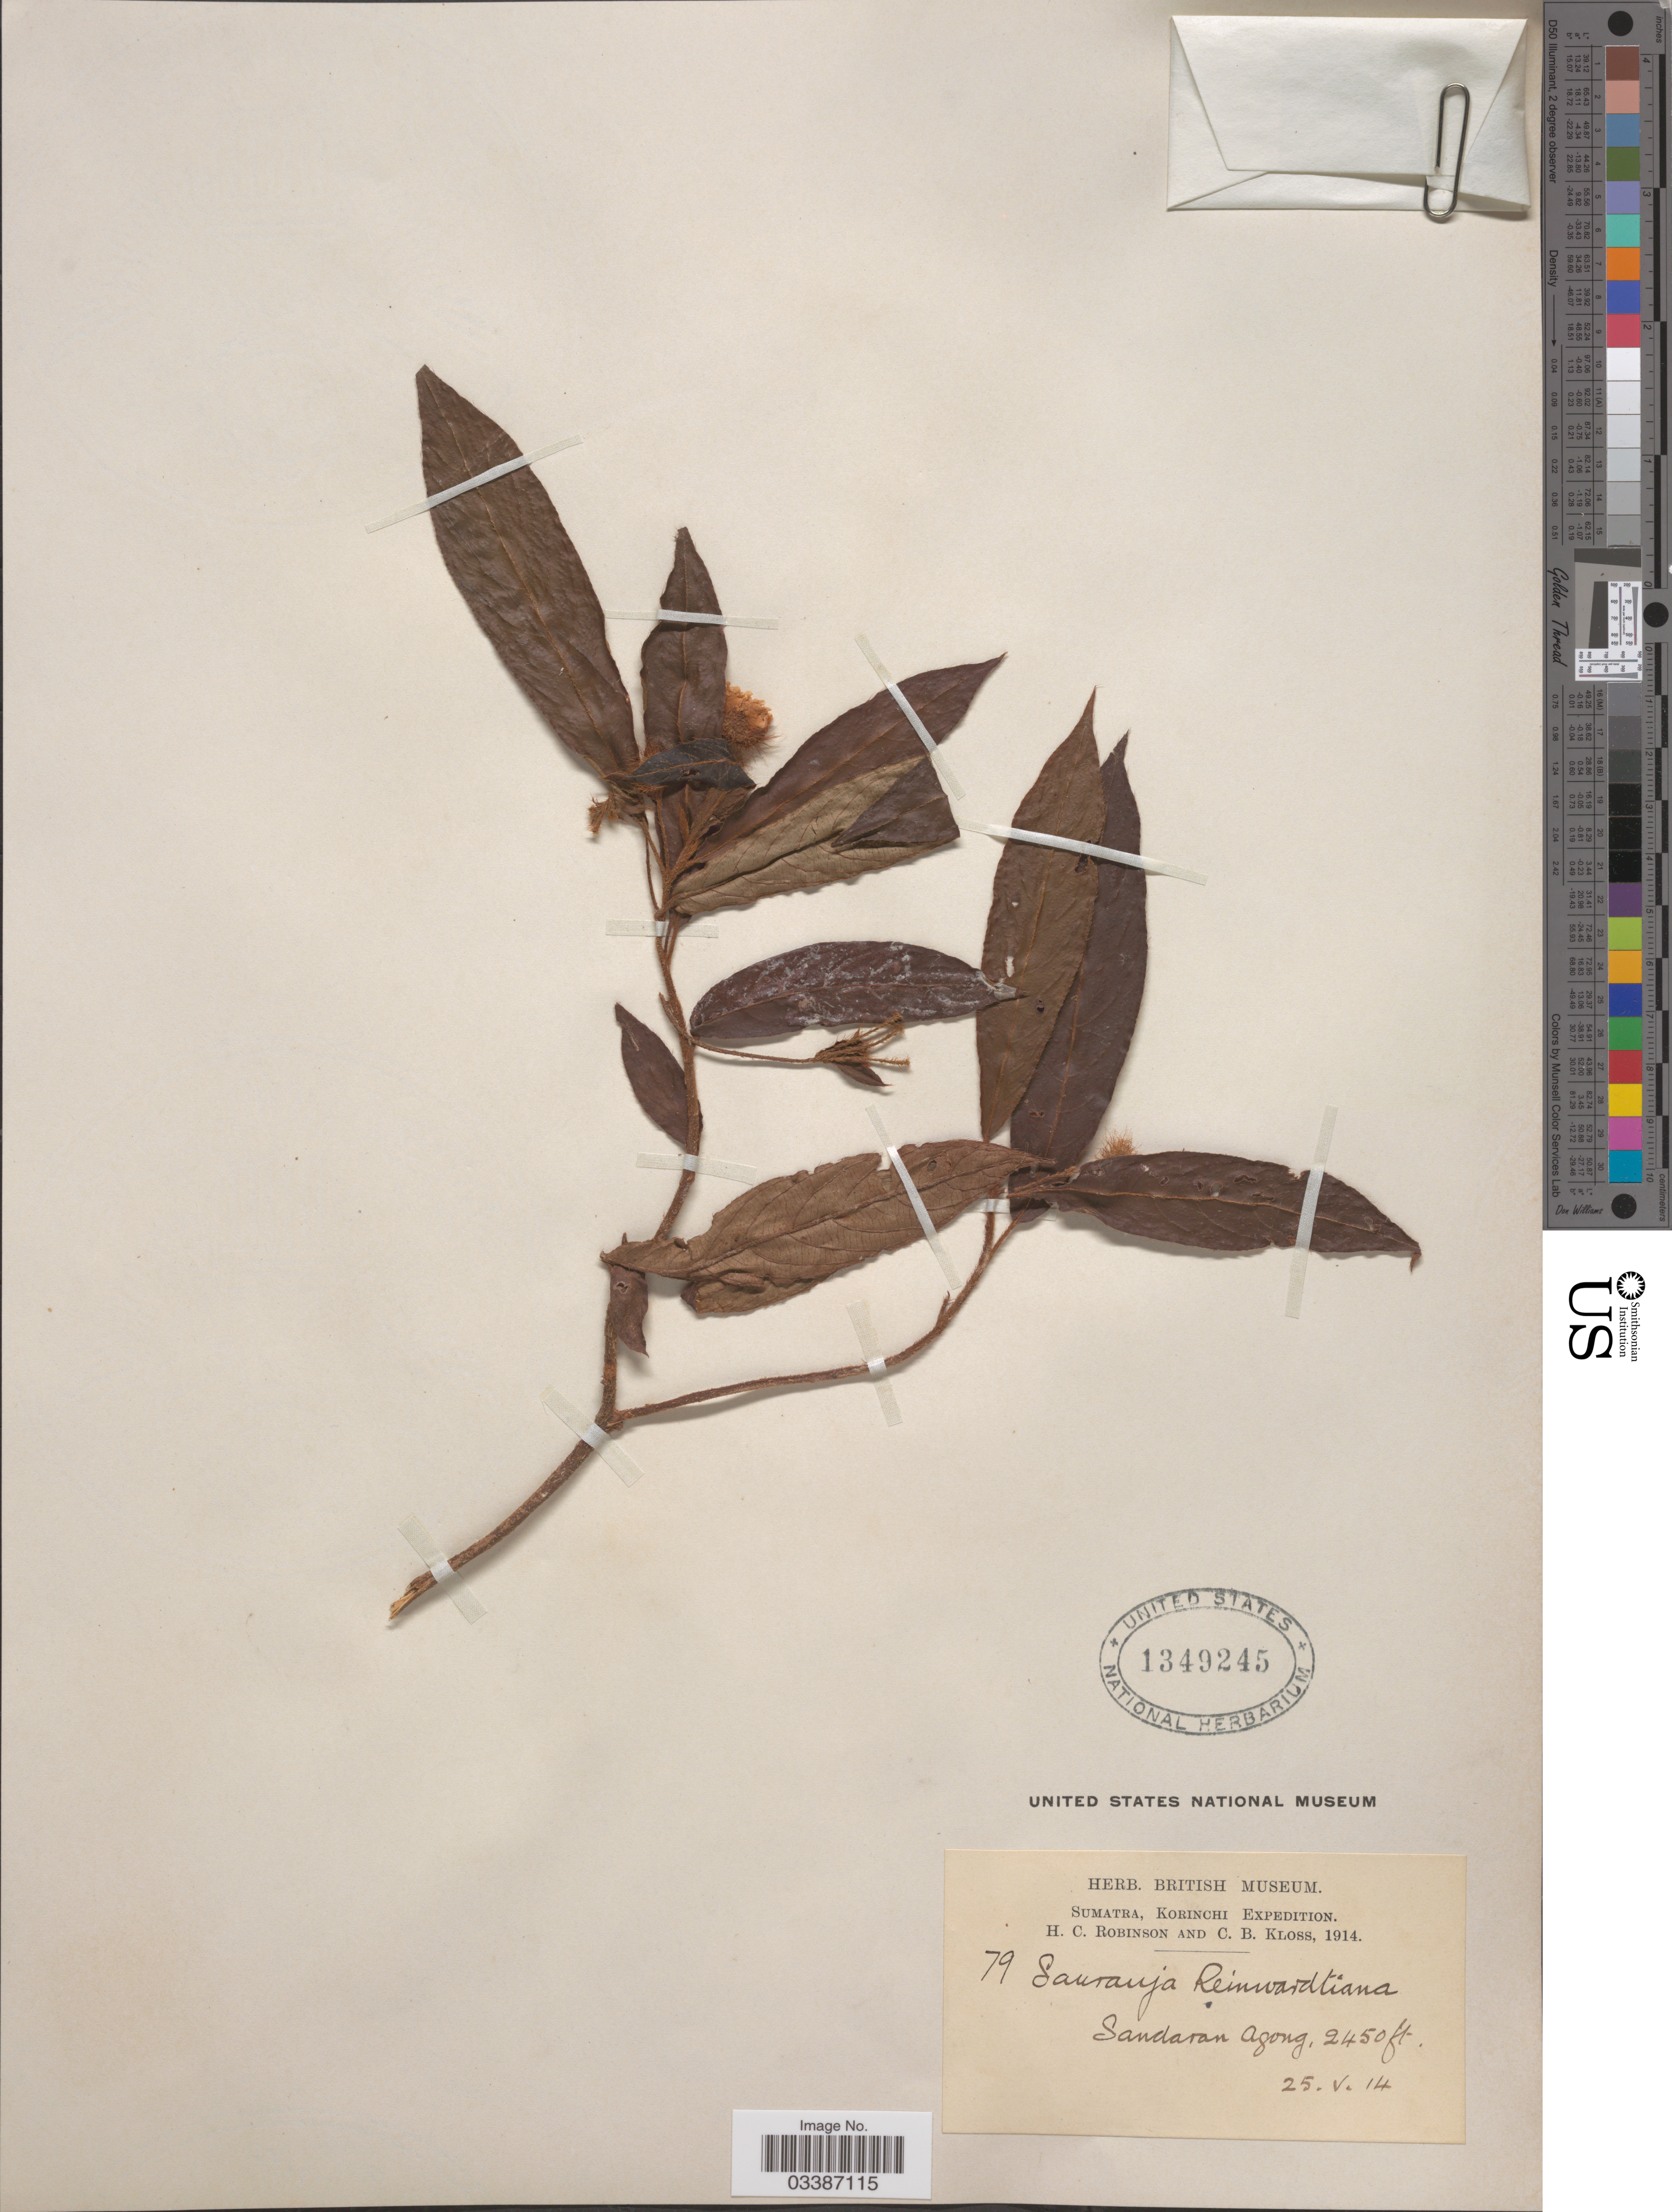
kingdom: Plantae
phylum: Tracheophyta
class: Magnoliopsida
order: Ericales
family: Actinidiaceae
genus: Saurauia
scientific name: Saurauia reinwardtiana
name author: Blume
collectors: H. Robinson & C. Kloss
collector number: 79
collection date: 1914-05-25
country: Indonesia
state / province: Sumatra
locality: Korinchi. Sandaran Agong.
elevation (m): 747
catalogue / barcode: US 1349245